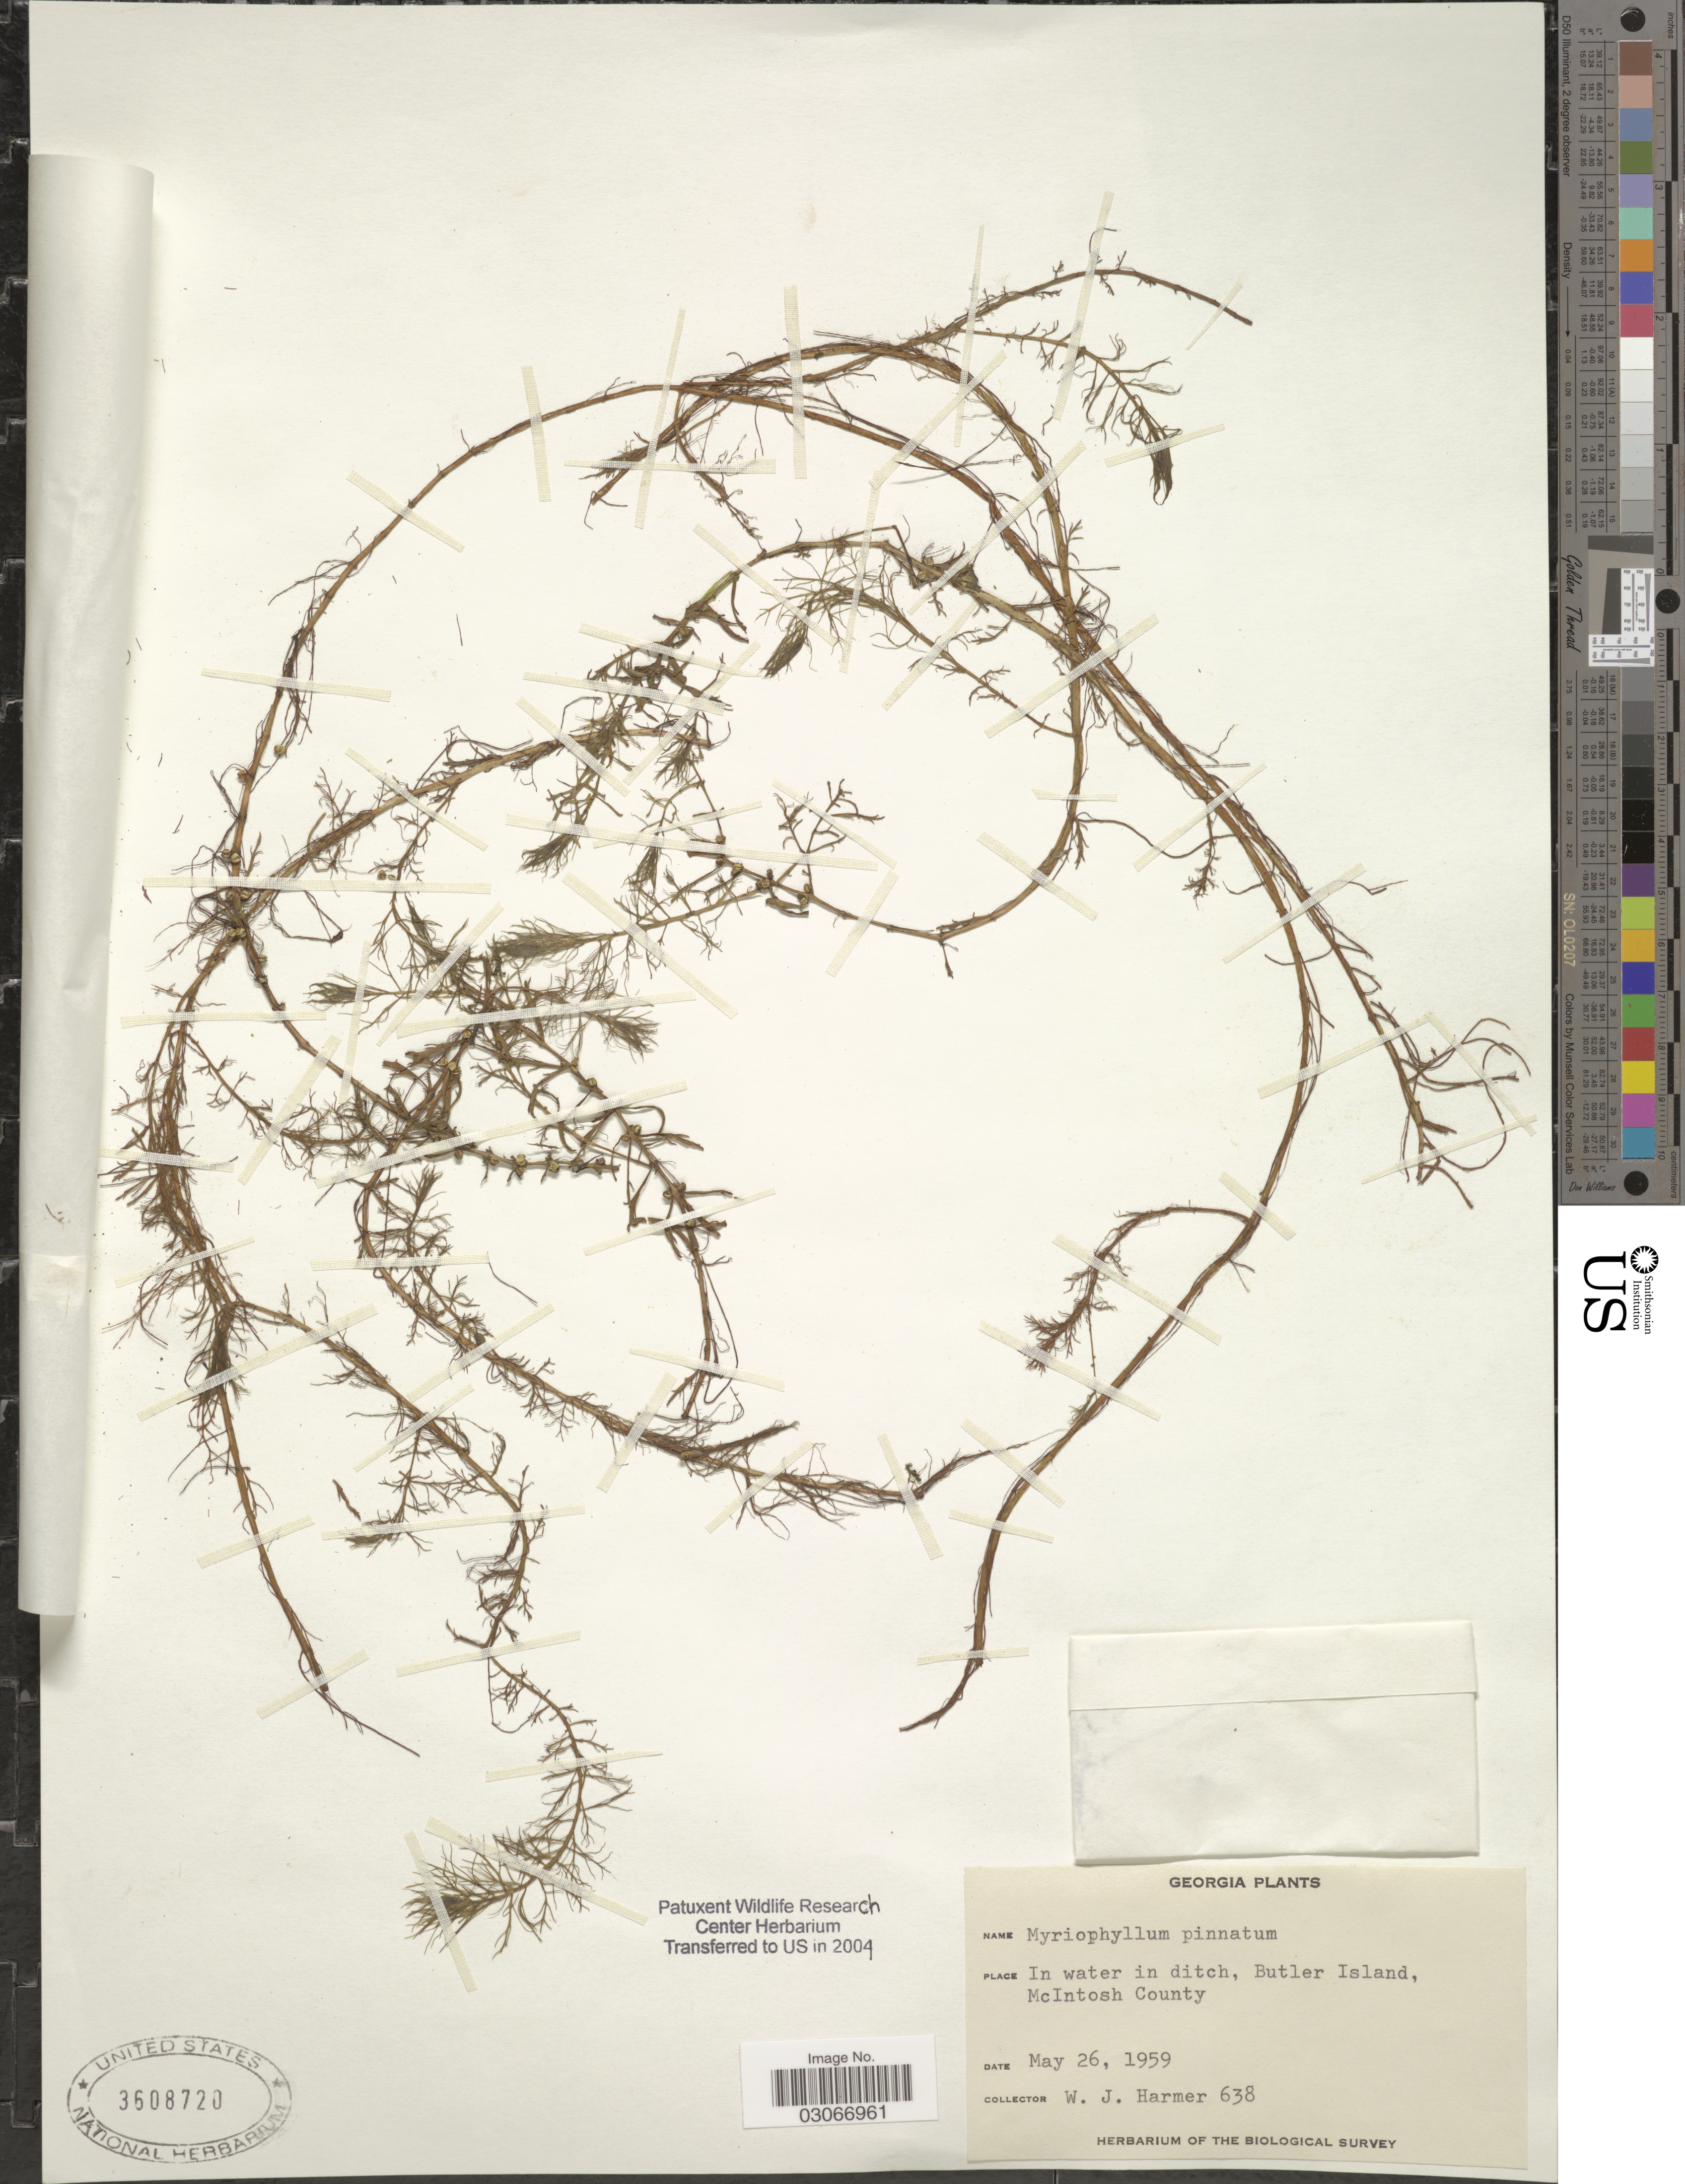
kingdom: Plantae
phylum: Tracheophyta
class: Magnoliopsida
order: Saxifragales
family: Haloragaceae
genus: Myriophyllum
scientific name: Myriophyllum pinnatum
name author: (Walter) Britton, Stearns & Poggenb.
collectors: W. Harmer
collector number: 638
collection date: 1959-05-26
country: United States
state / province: Georgia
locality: In water in ditch, Butler Island, McIntosh County.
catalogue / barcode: US 3608720